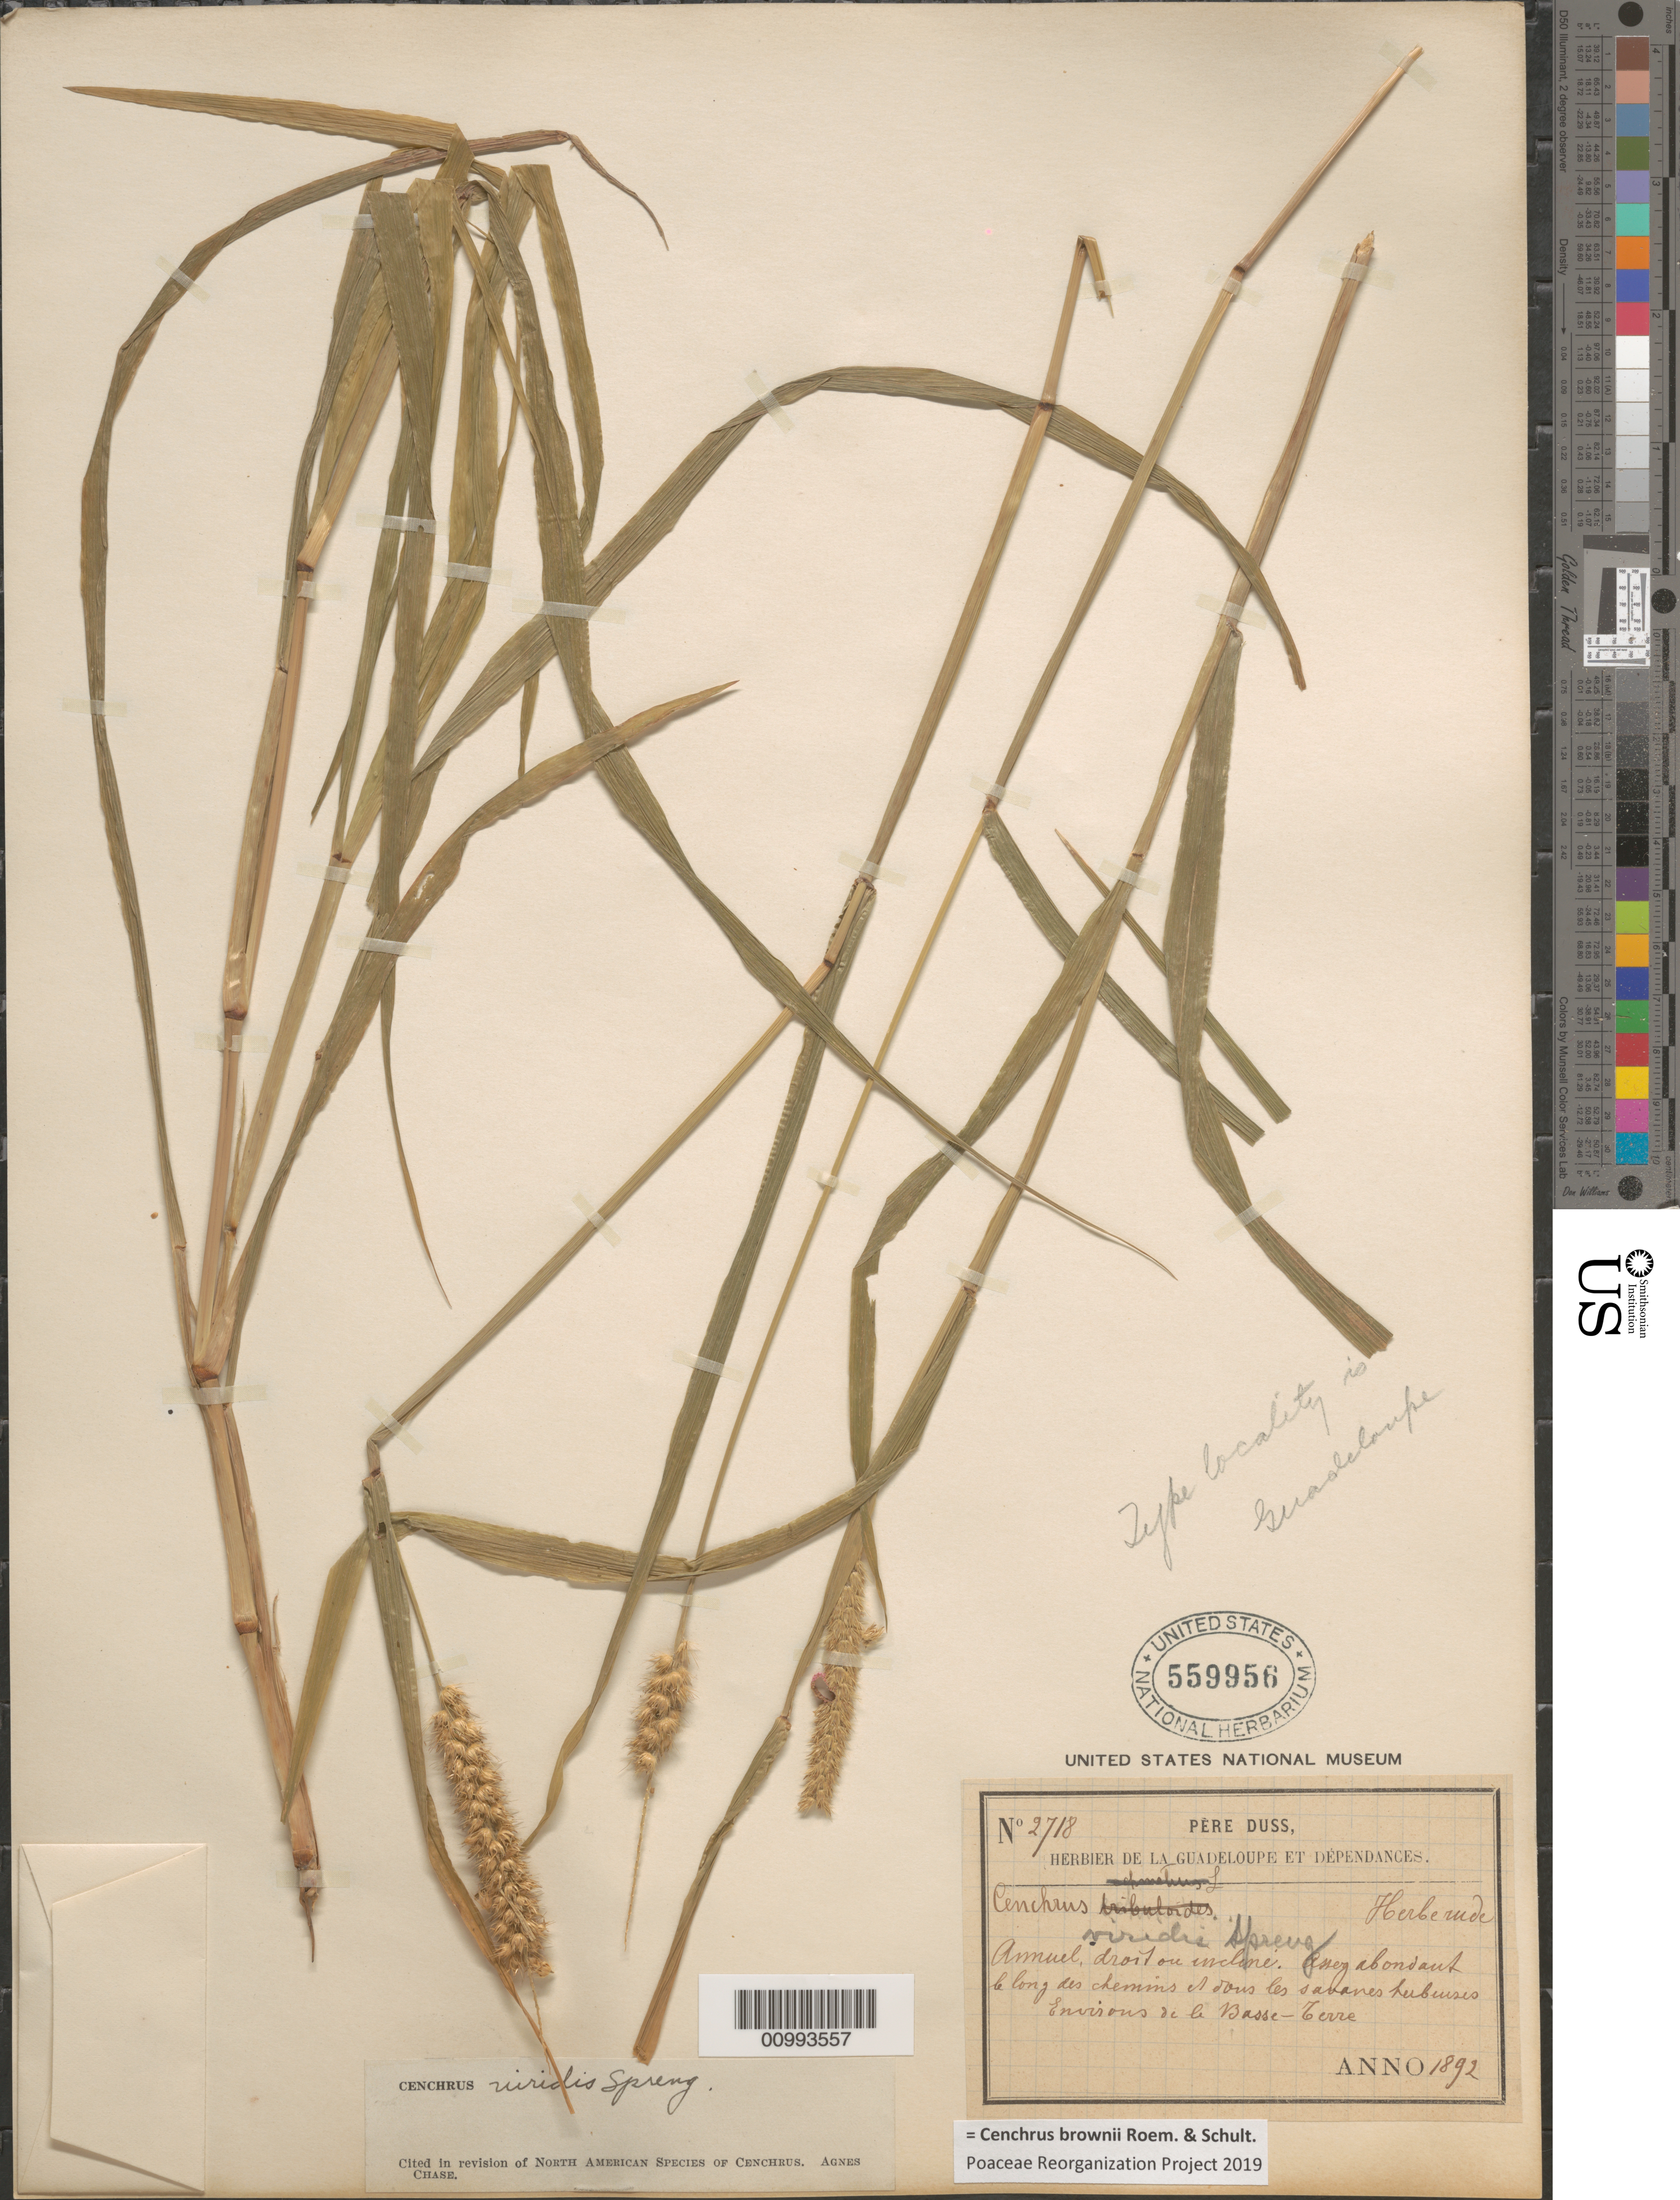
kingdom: Plantae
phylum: Tracheophyta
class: Liliopsida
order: Poales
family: Poaceae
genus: Cenchrus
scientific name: Cenchrus brownii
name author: Roem. & Schult.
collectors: Père Duss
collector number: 2718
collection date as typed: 1892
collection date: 1892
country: Guadeloupe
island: Basse Terre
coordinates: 0 N, 0 E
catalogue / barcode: US 559956